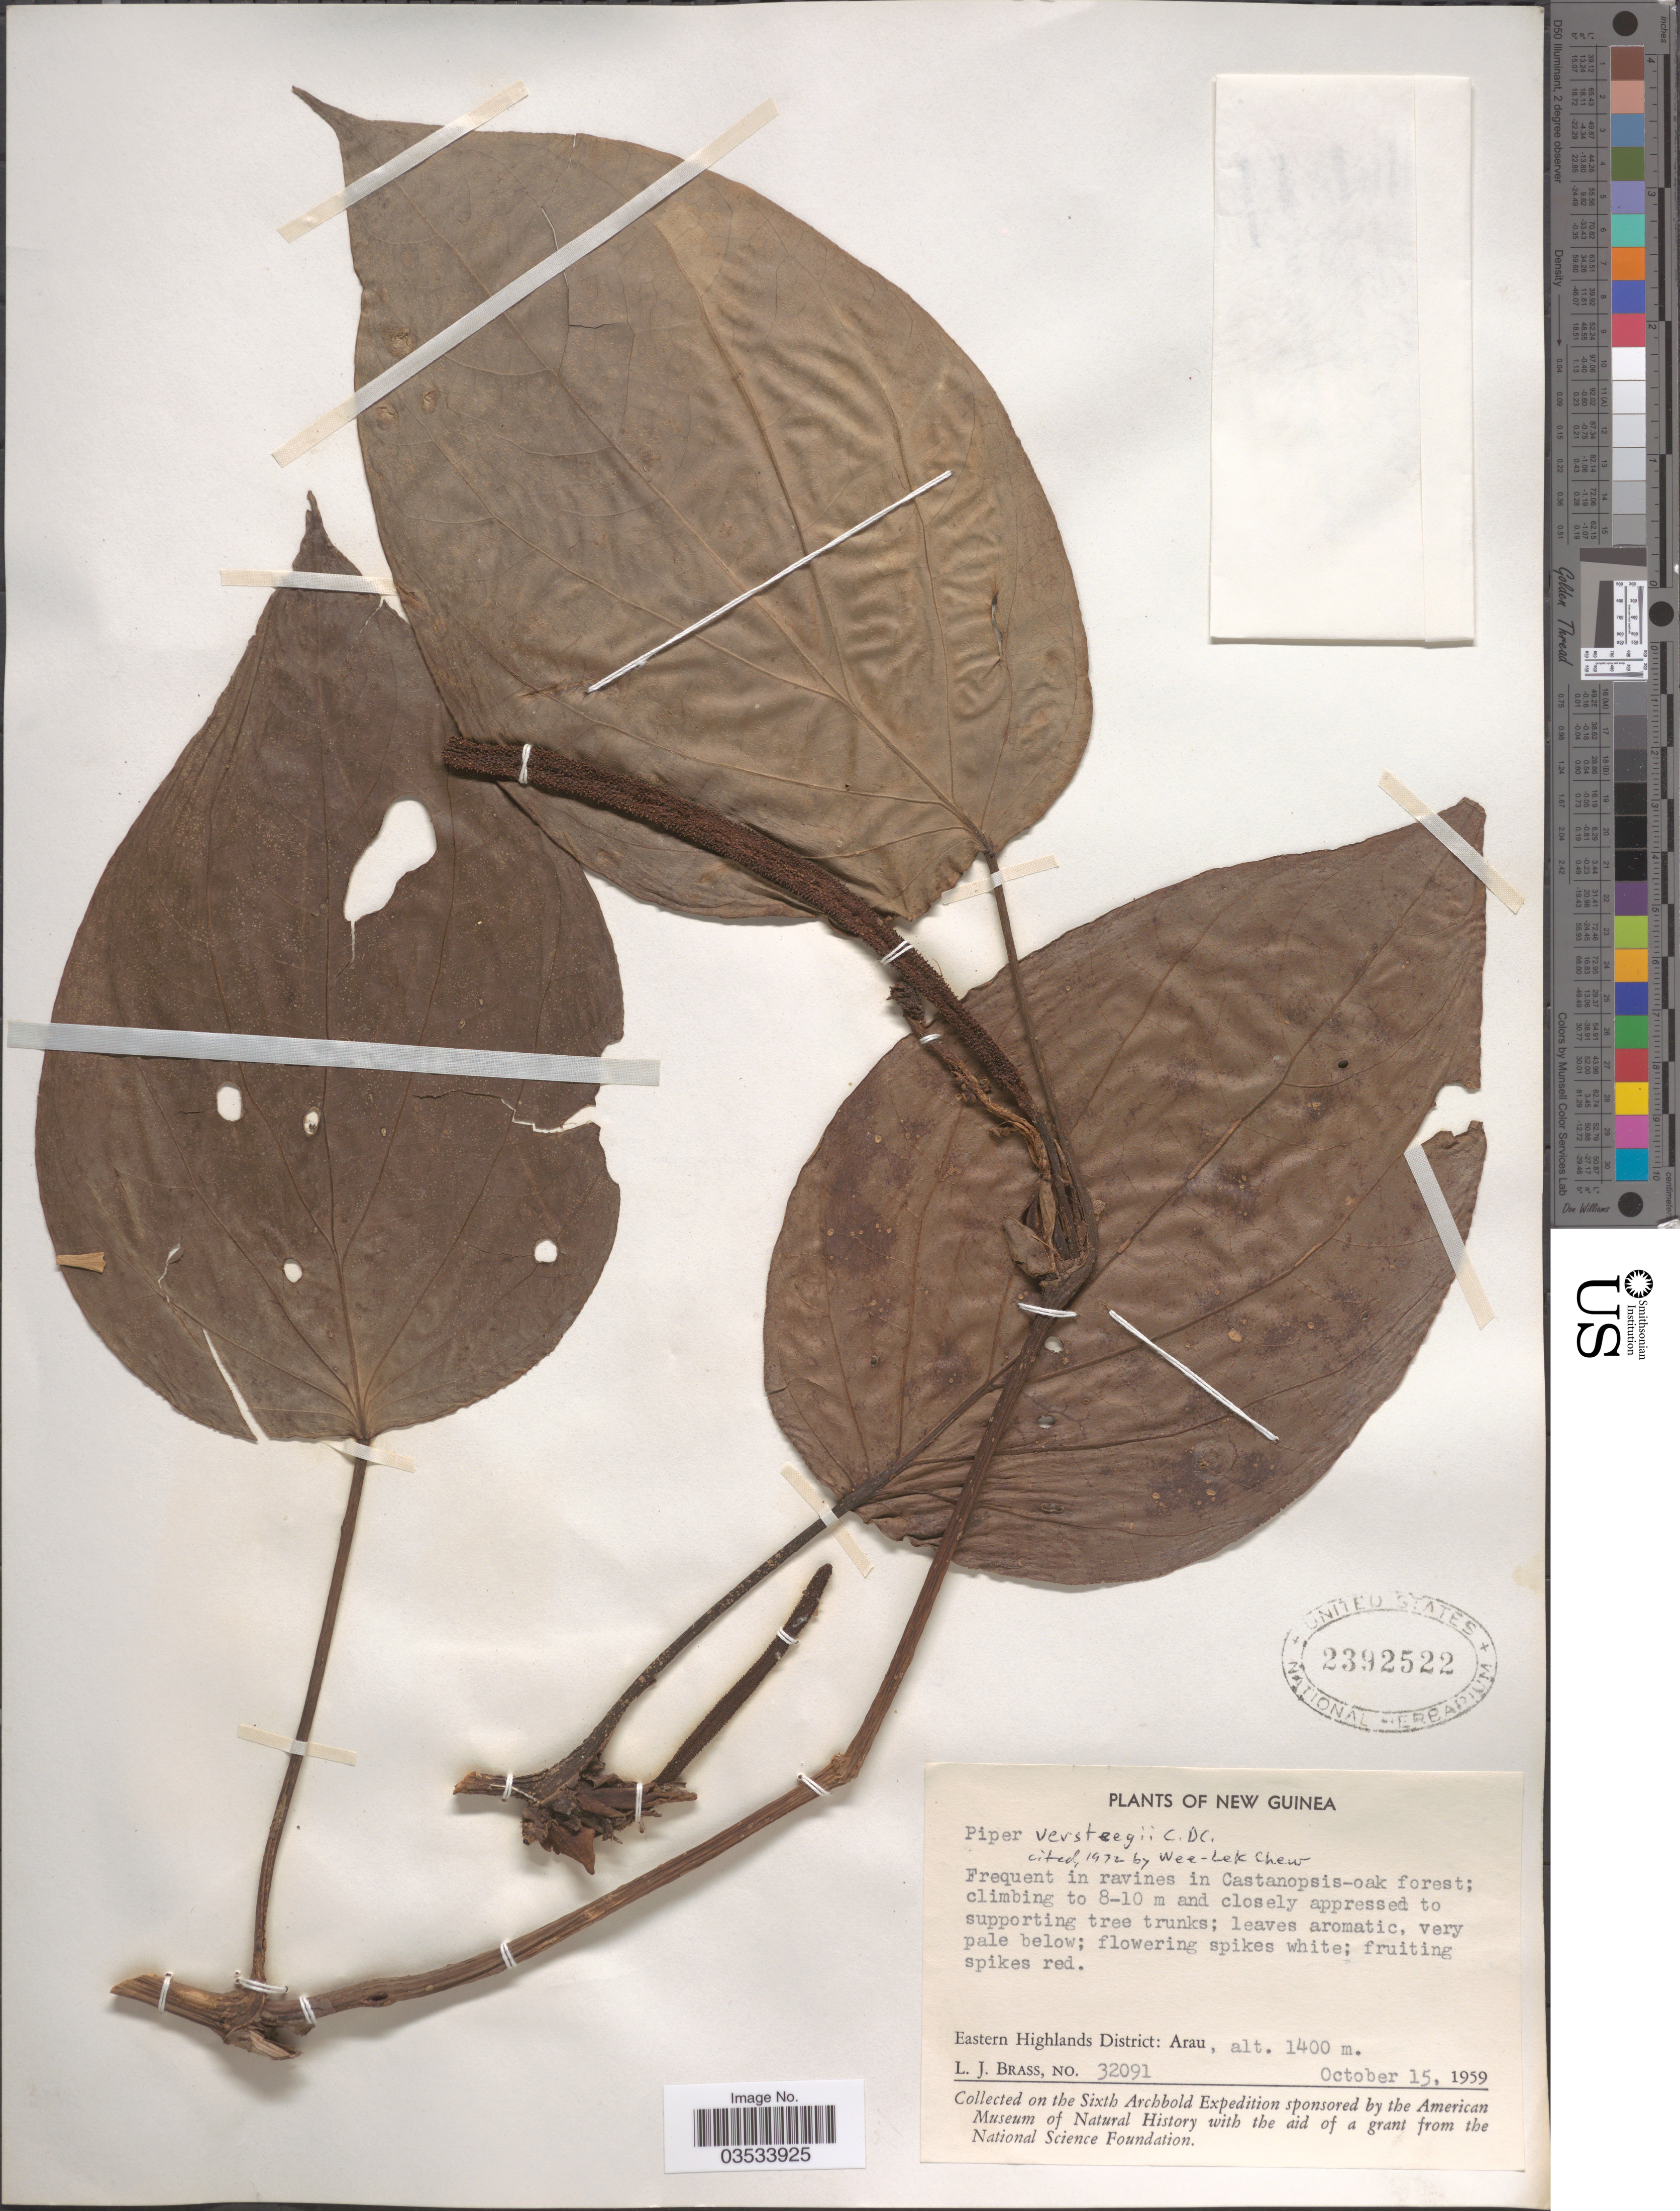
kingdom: Plantae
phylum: Tracheophyta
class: Magnoliopsida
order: Piperales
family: Piperaceae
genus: Piper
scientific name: Piper versteegii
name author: C. DC.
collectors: L. J. Brass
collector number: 32091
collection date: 1959-10-15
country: Papua New Guinea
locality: New Guinea. Eastern Highlands District: Arau.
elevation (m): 1400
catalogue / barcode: US 2392522